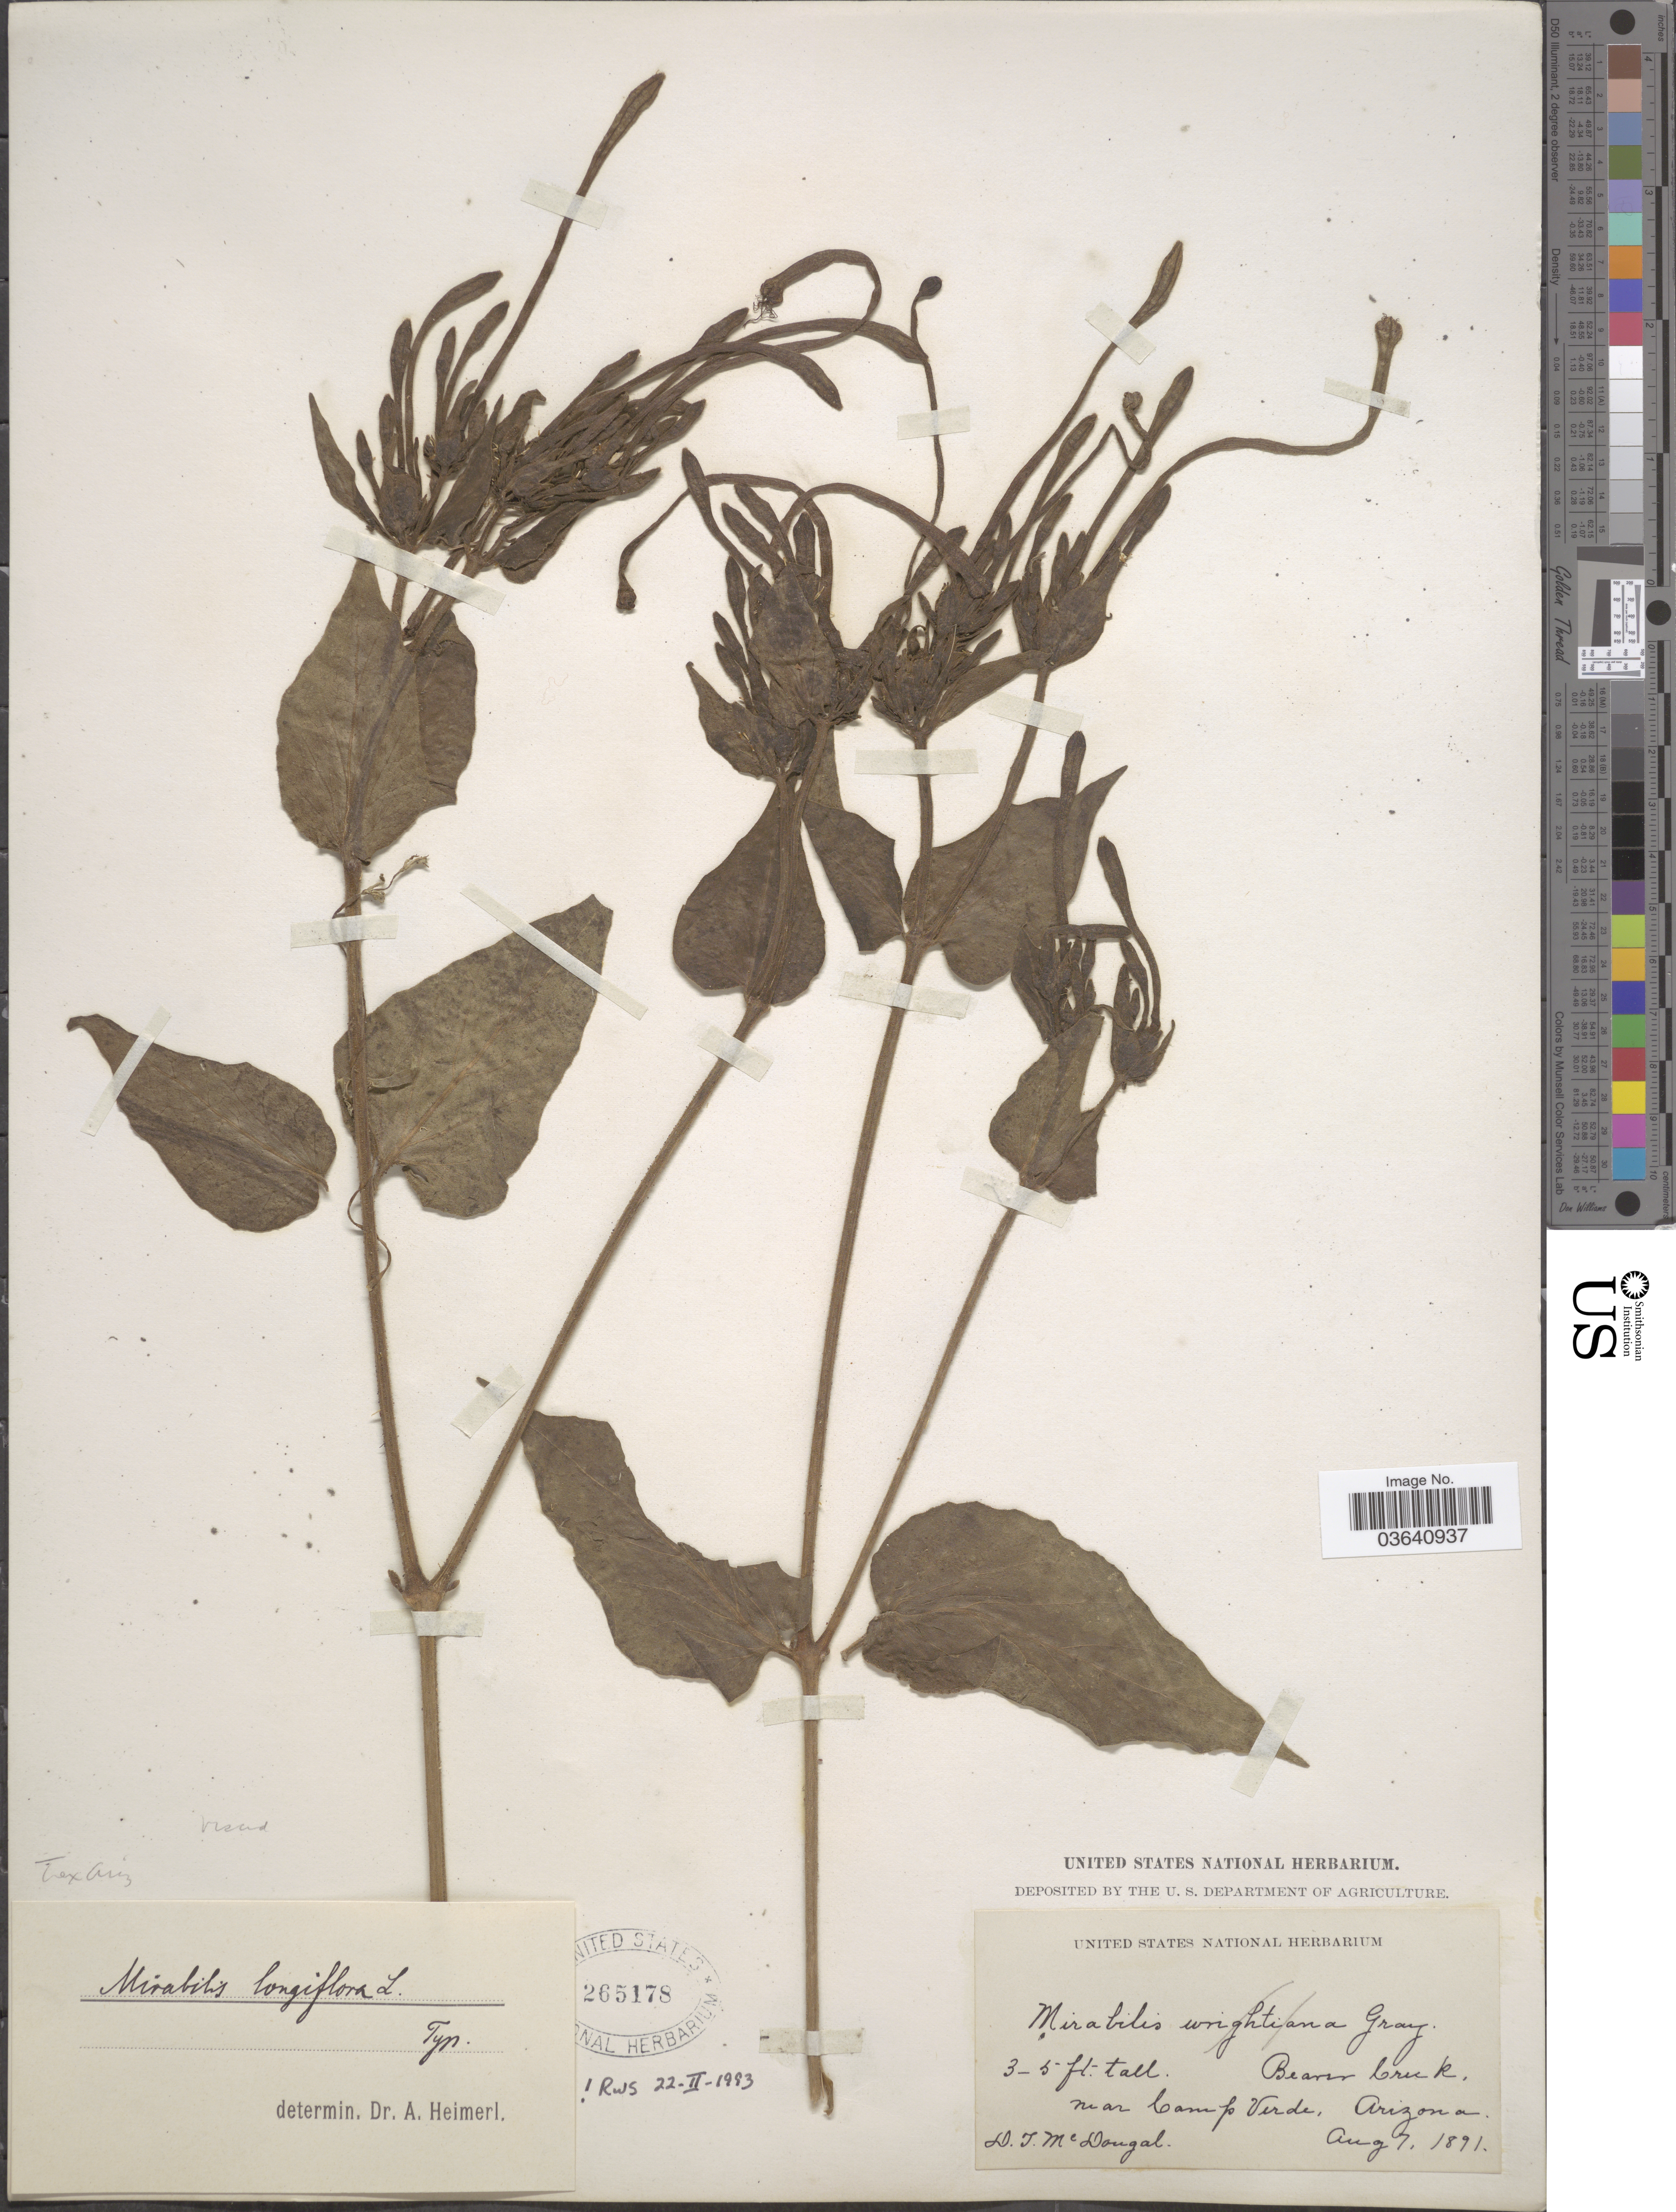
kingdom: Plantae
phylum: Tracheophyta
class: Magnoliopsida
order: Caryophyllales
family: Nyctaginaceae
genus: Mirabilis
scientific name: Mirabilis longiflora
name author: L.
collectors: D. McDougal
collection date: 1891-08-07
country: United States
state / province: Arizona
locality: Beaver Creek, near Camp Verde.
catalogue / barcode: US 265178